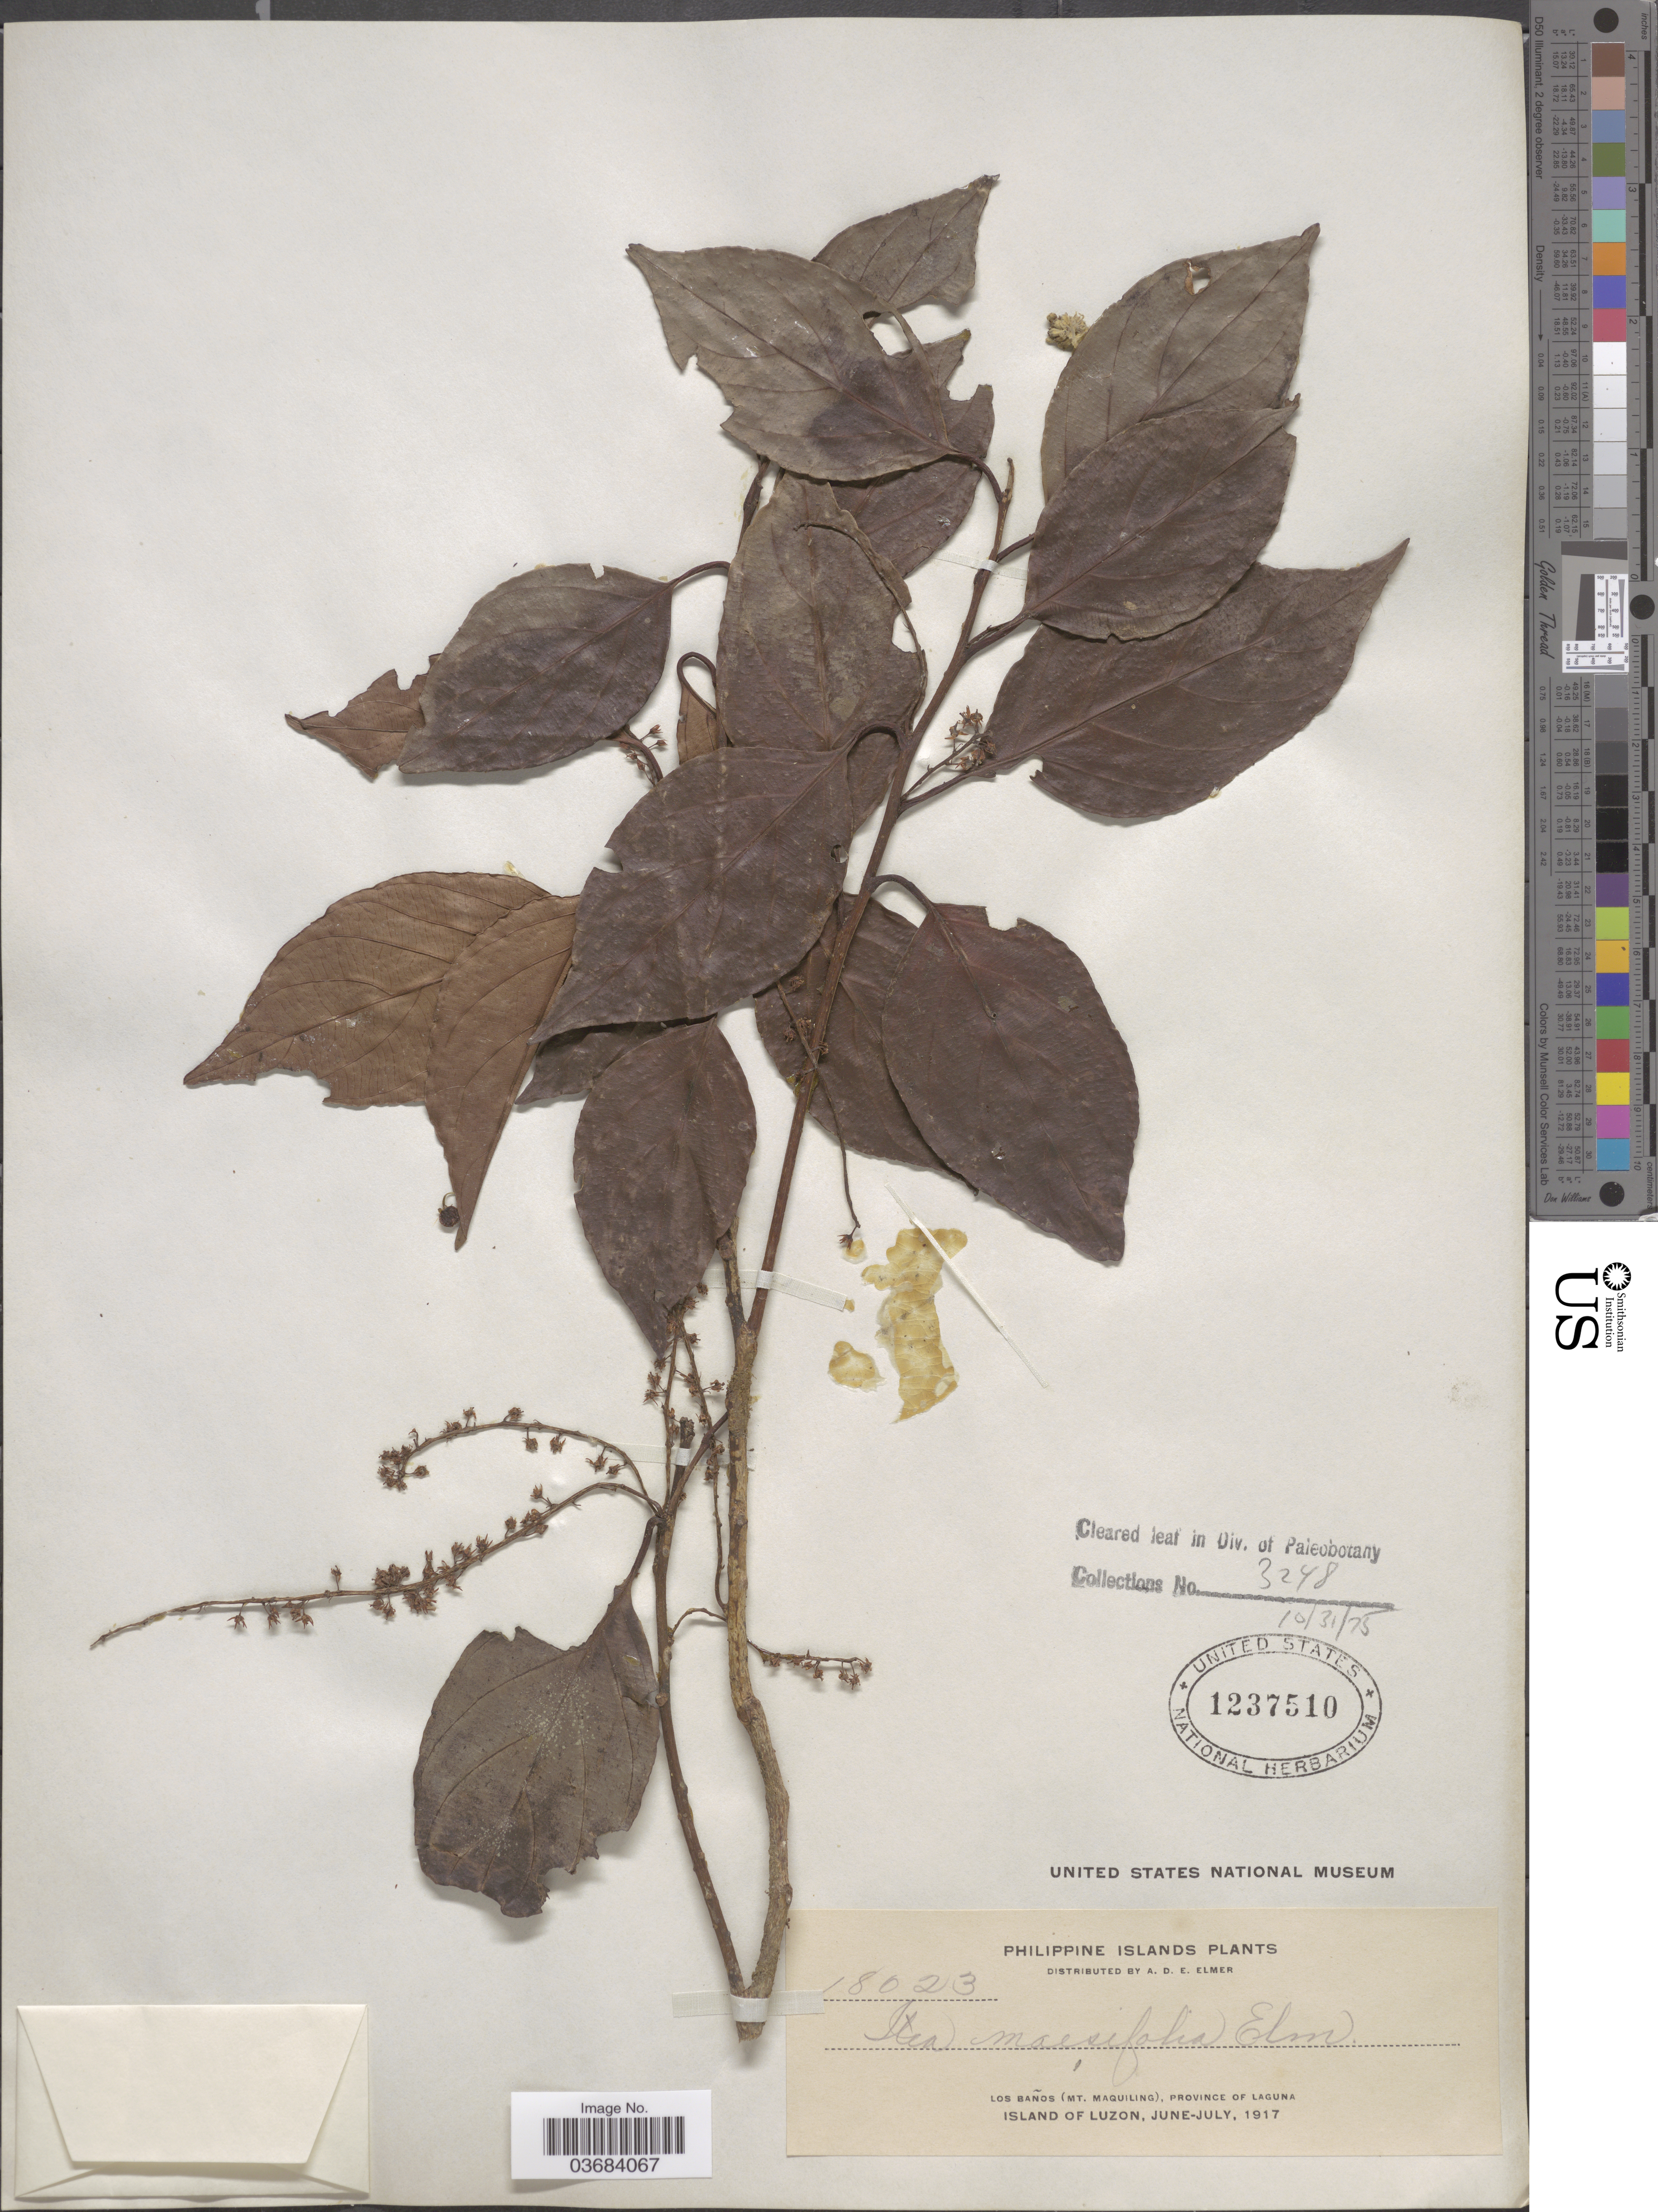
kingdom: Plantae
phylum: Tracheophyta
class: Magnoliopsida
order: Saxifragales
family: Iteaceae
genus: Itea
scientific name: Itea maesaefolia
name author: Elmer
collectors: A. D. E. Elmer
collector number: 18023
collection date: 1917-06/1917-07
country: Philippines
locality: Los Baños (Mt. Maquiling), province of Laguna. Island of Luzon.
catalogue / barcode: US 1237510